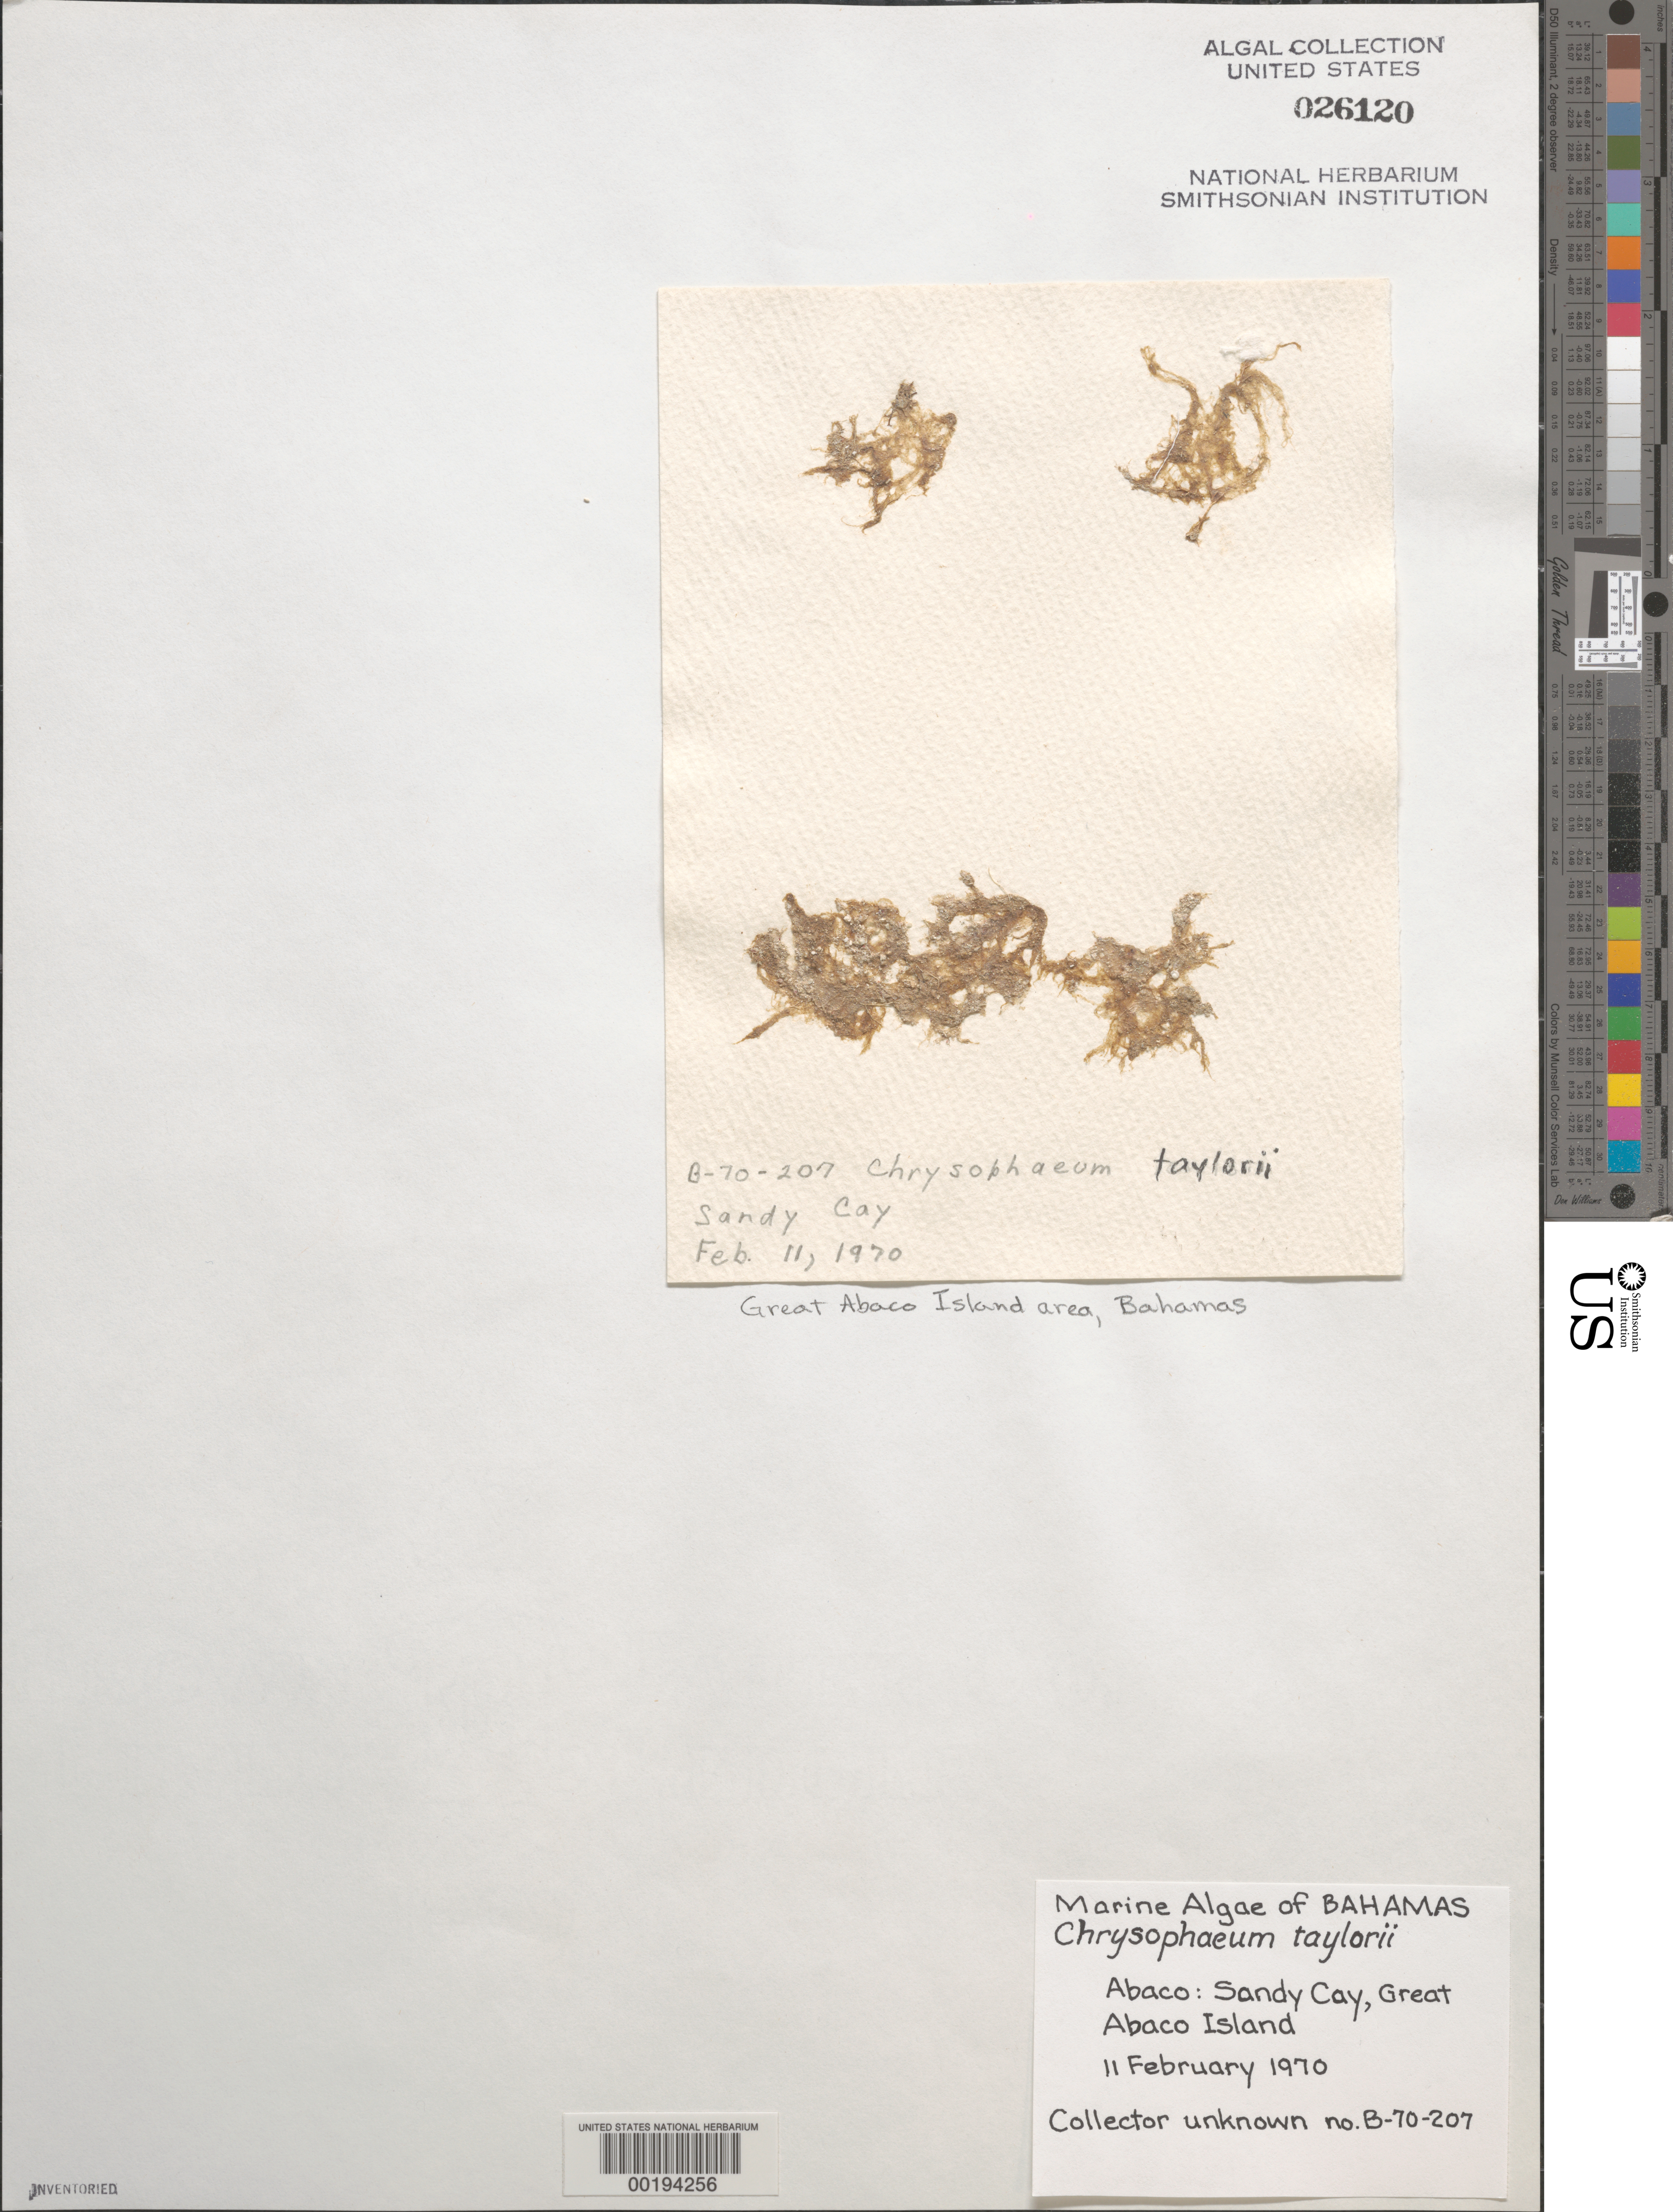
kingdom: Chromista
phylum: Ochrophyta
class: Dictyochophyceae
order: Sarcinochrysidales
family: Sarcinochrysidaceae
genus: Chrysophaeum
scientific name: Chrysophaeum taylorii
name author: I.F. Lewis & H.F. Bryan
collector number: B-70-207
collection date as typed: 11 Feb 1970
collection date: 1970-02-11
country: Bahamas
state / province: Abaco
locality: Sandy cay, great abaco island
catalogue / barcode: US 26120